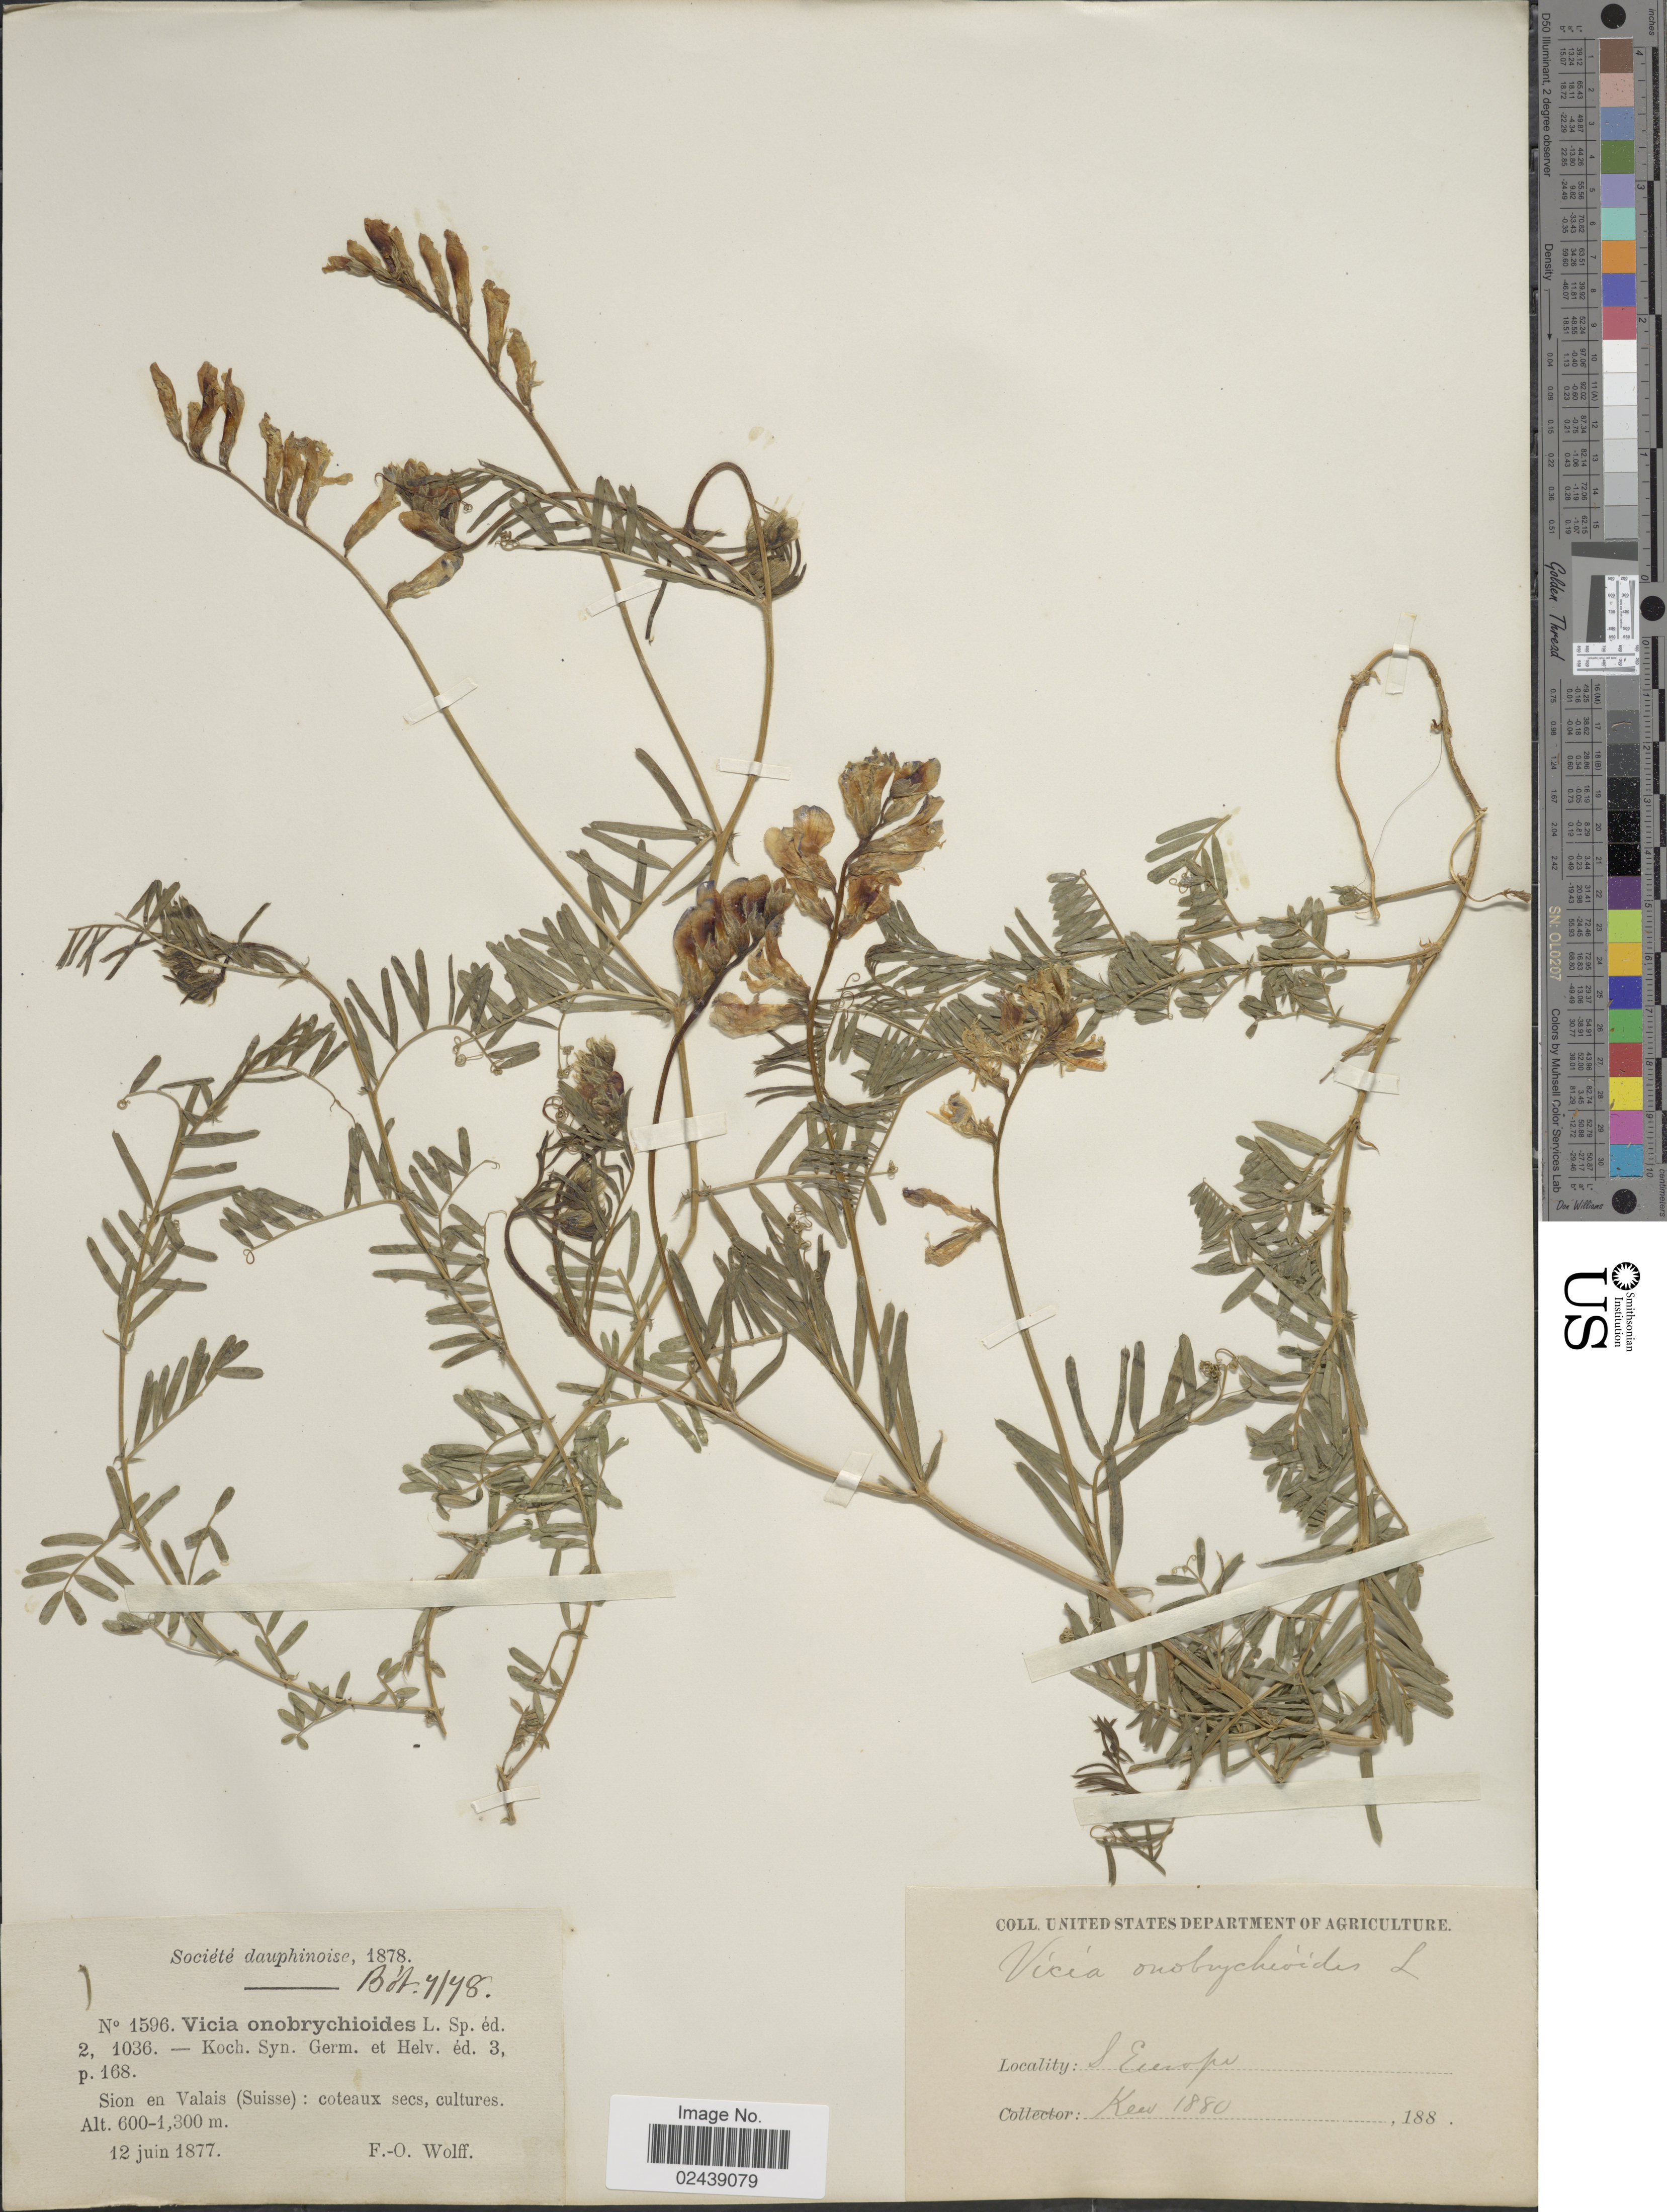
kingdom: Plantae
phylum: Tracheophyta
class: Magnoliopsida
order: Fabales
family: Fabaceae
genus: Vicia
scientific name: Vicia onobrychioides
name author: L.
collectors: F. Wolf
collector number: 1596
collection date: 1877-06-12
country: Switzerland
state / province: Valais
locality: Sion en Valais: coteaux sec, cultures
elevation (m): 600